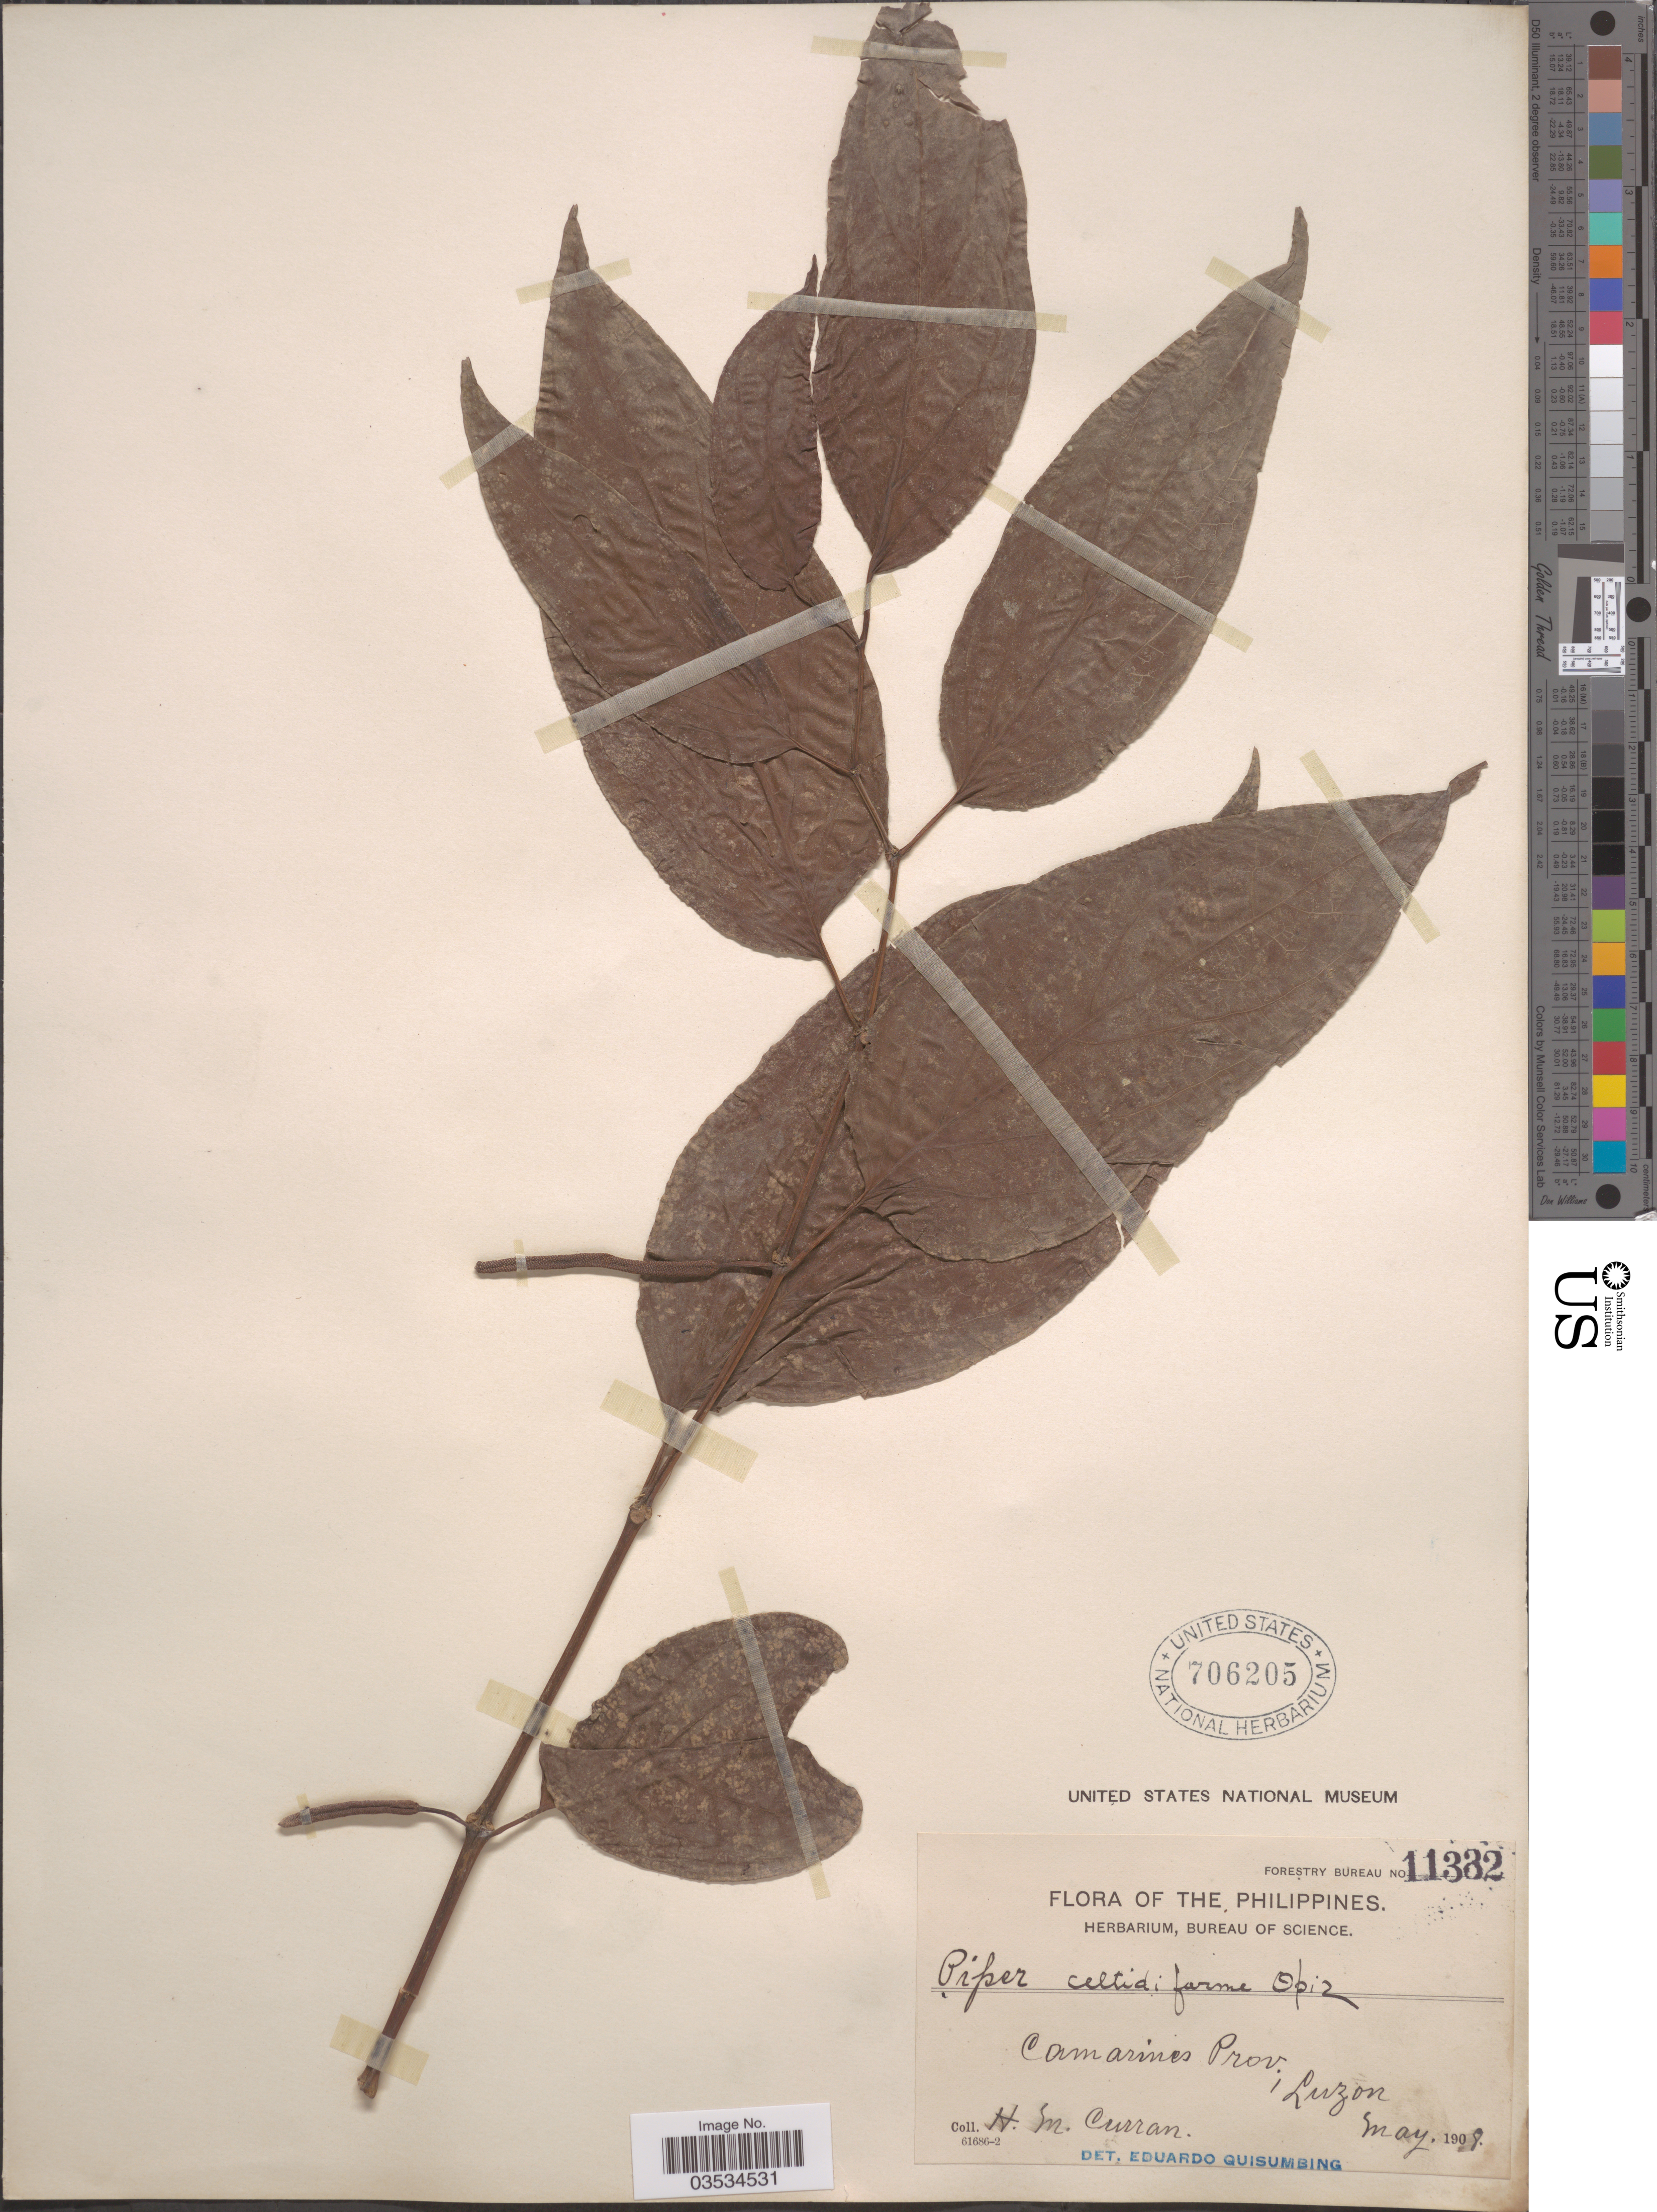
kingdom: Plantae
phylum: Tracheophyta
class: Magnoliopsida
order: Piperales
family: Piperaceae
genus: Piper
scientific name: Piper celtidiforme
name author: Opiz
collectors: H. M. Curran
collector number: Forestry Bureau 11332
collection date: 1908-05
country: Philippines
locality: Camarines Prov., Luzon.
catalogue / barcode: US 706205